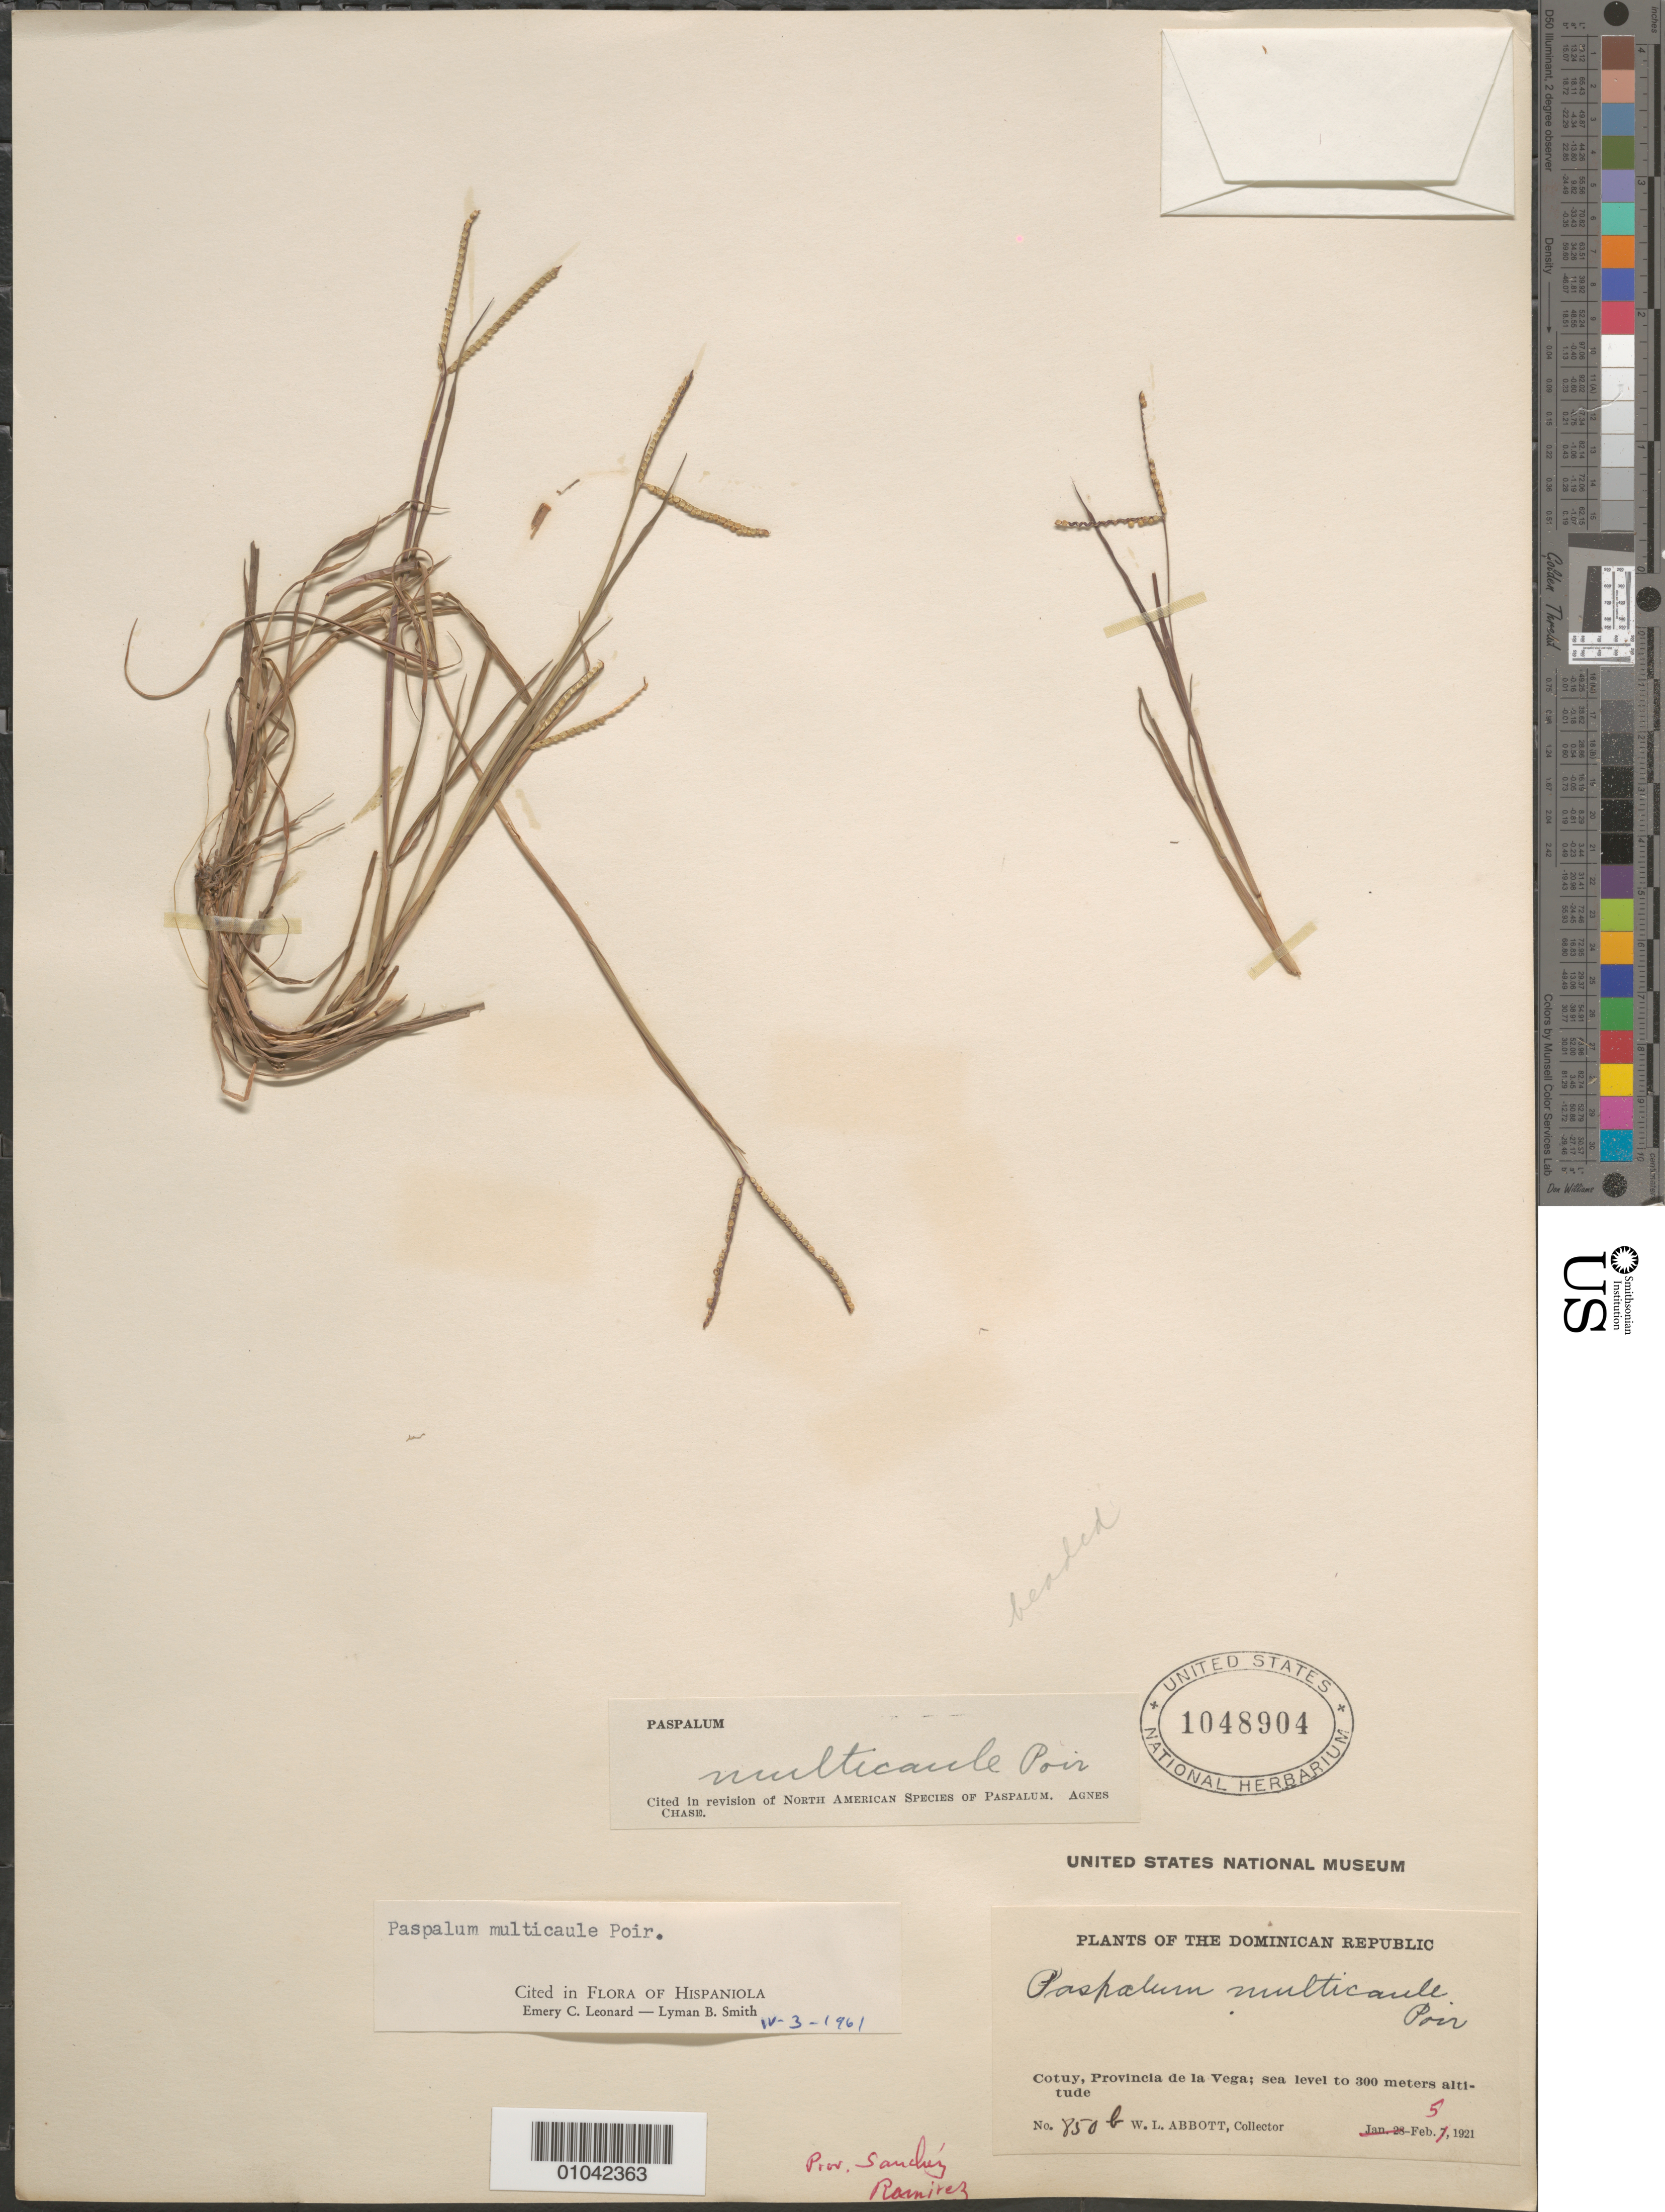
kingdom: Plantae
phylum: Tracheophyta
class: Liliopsida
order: Poales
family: Poaceae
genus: Paspalum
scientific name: Paspalum multicaule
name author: Poir.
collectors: W. L. Abbott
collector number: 850b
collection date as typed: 05 Feb 1921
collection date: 1921-02-05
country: Dominican Republic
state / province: La Vega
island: Hispaniola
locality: Cotuy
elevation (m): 0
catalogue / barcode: US 1048904